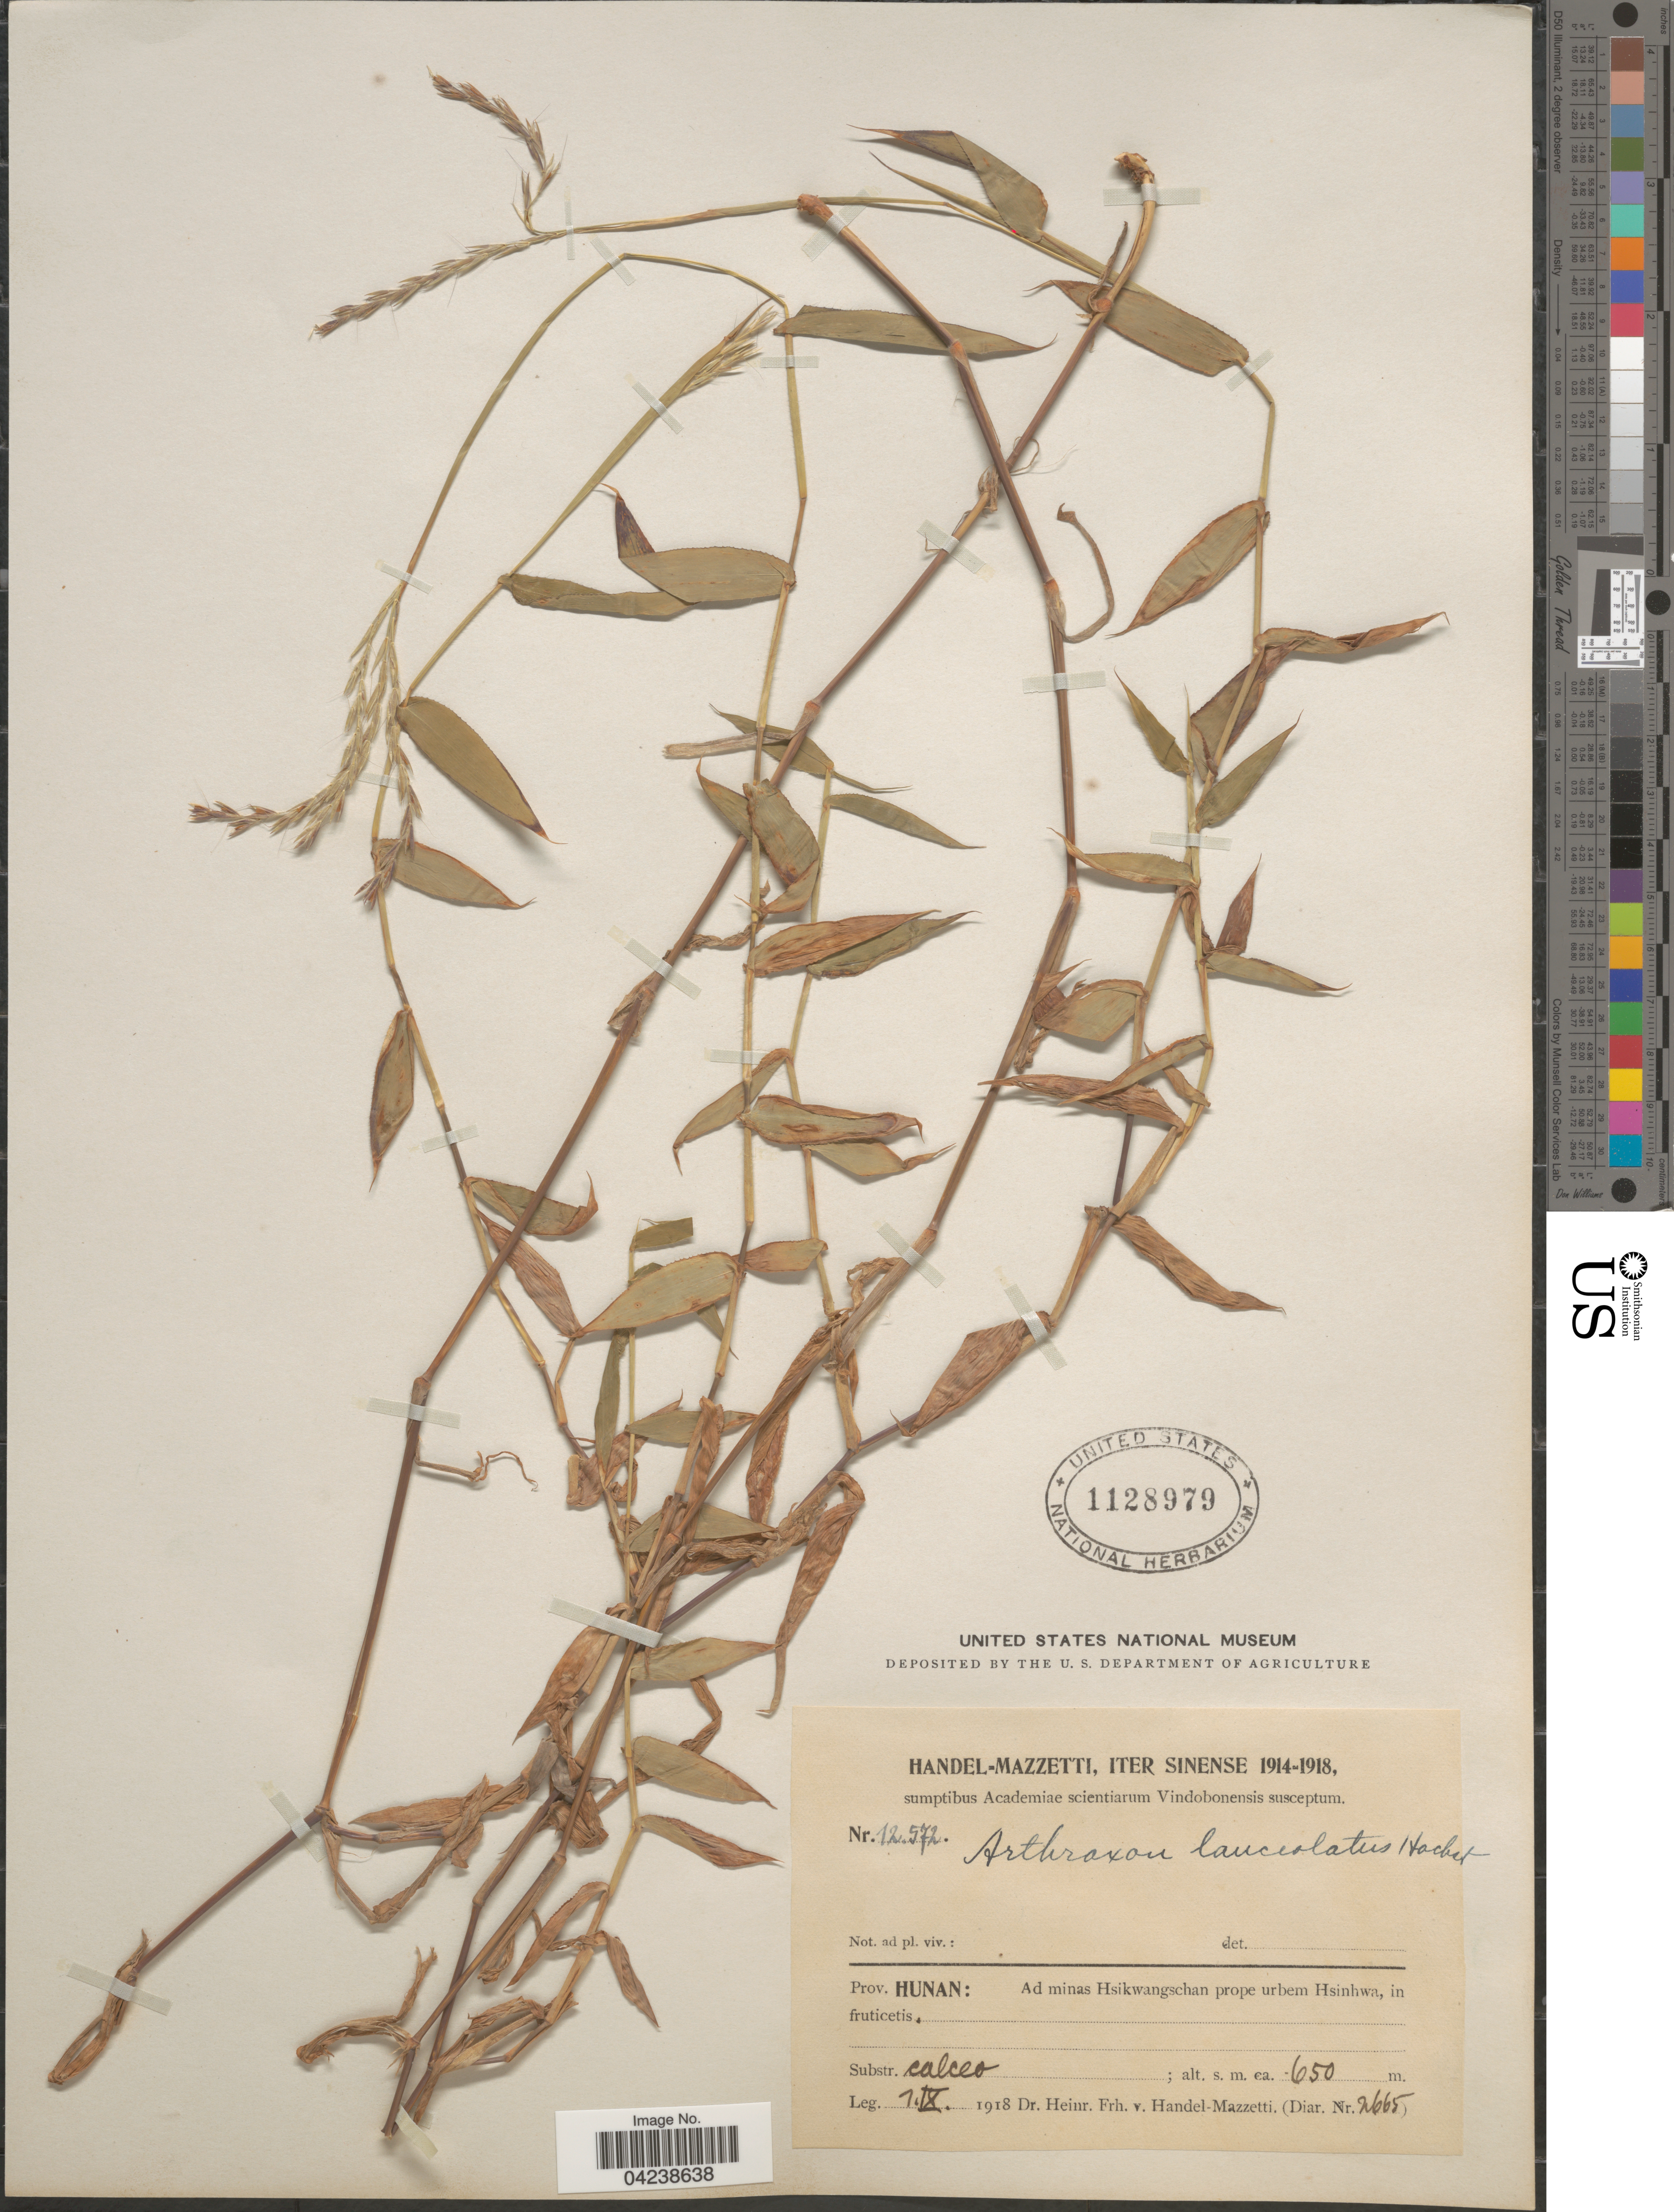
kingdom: Plantae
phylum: Tracheophyta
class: Liliopsida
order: Poales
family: Poaceae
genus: Arthraxon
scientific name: Arthraxon lanceolatus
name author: (Roxb.) Hochst.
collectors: H. Handel-Mazzetti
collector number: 12572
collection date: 1918-09-01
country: China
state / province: Hunan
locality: Iter Sinense 1914-1918. Ad minas Hsikwangschan prope urbem Hsinhwa, in fruticetis. Substr. calceo.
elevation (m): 650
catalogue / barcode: US 1128979